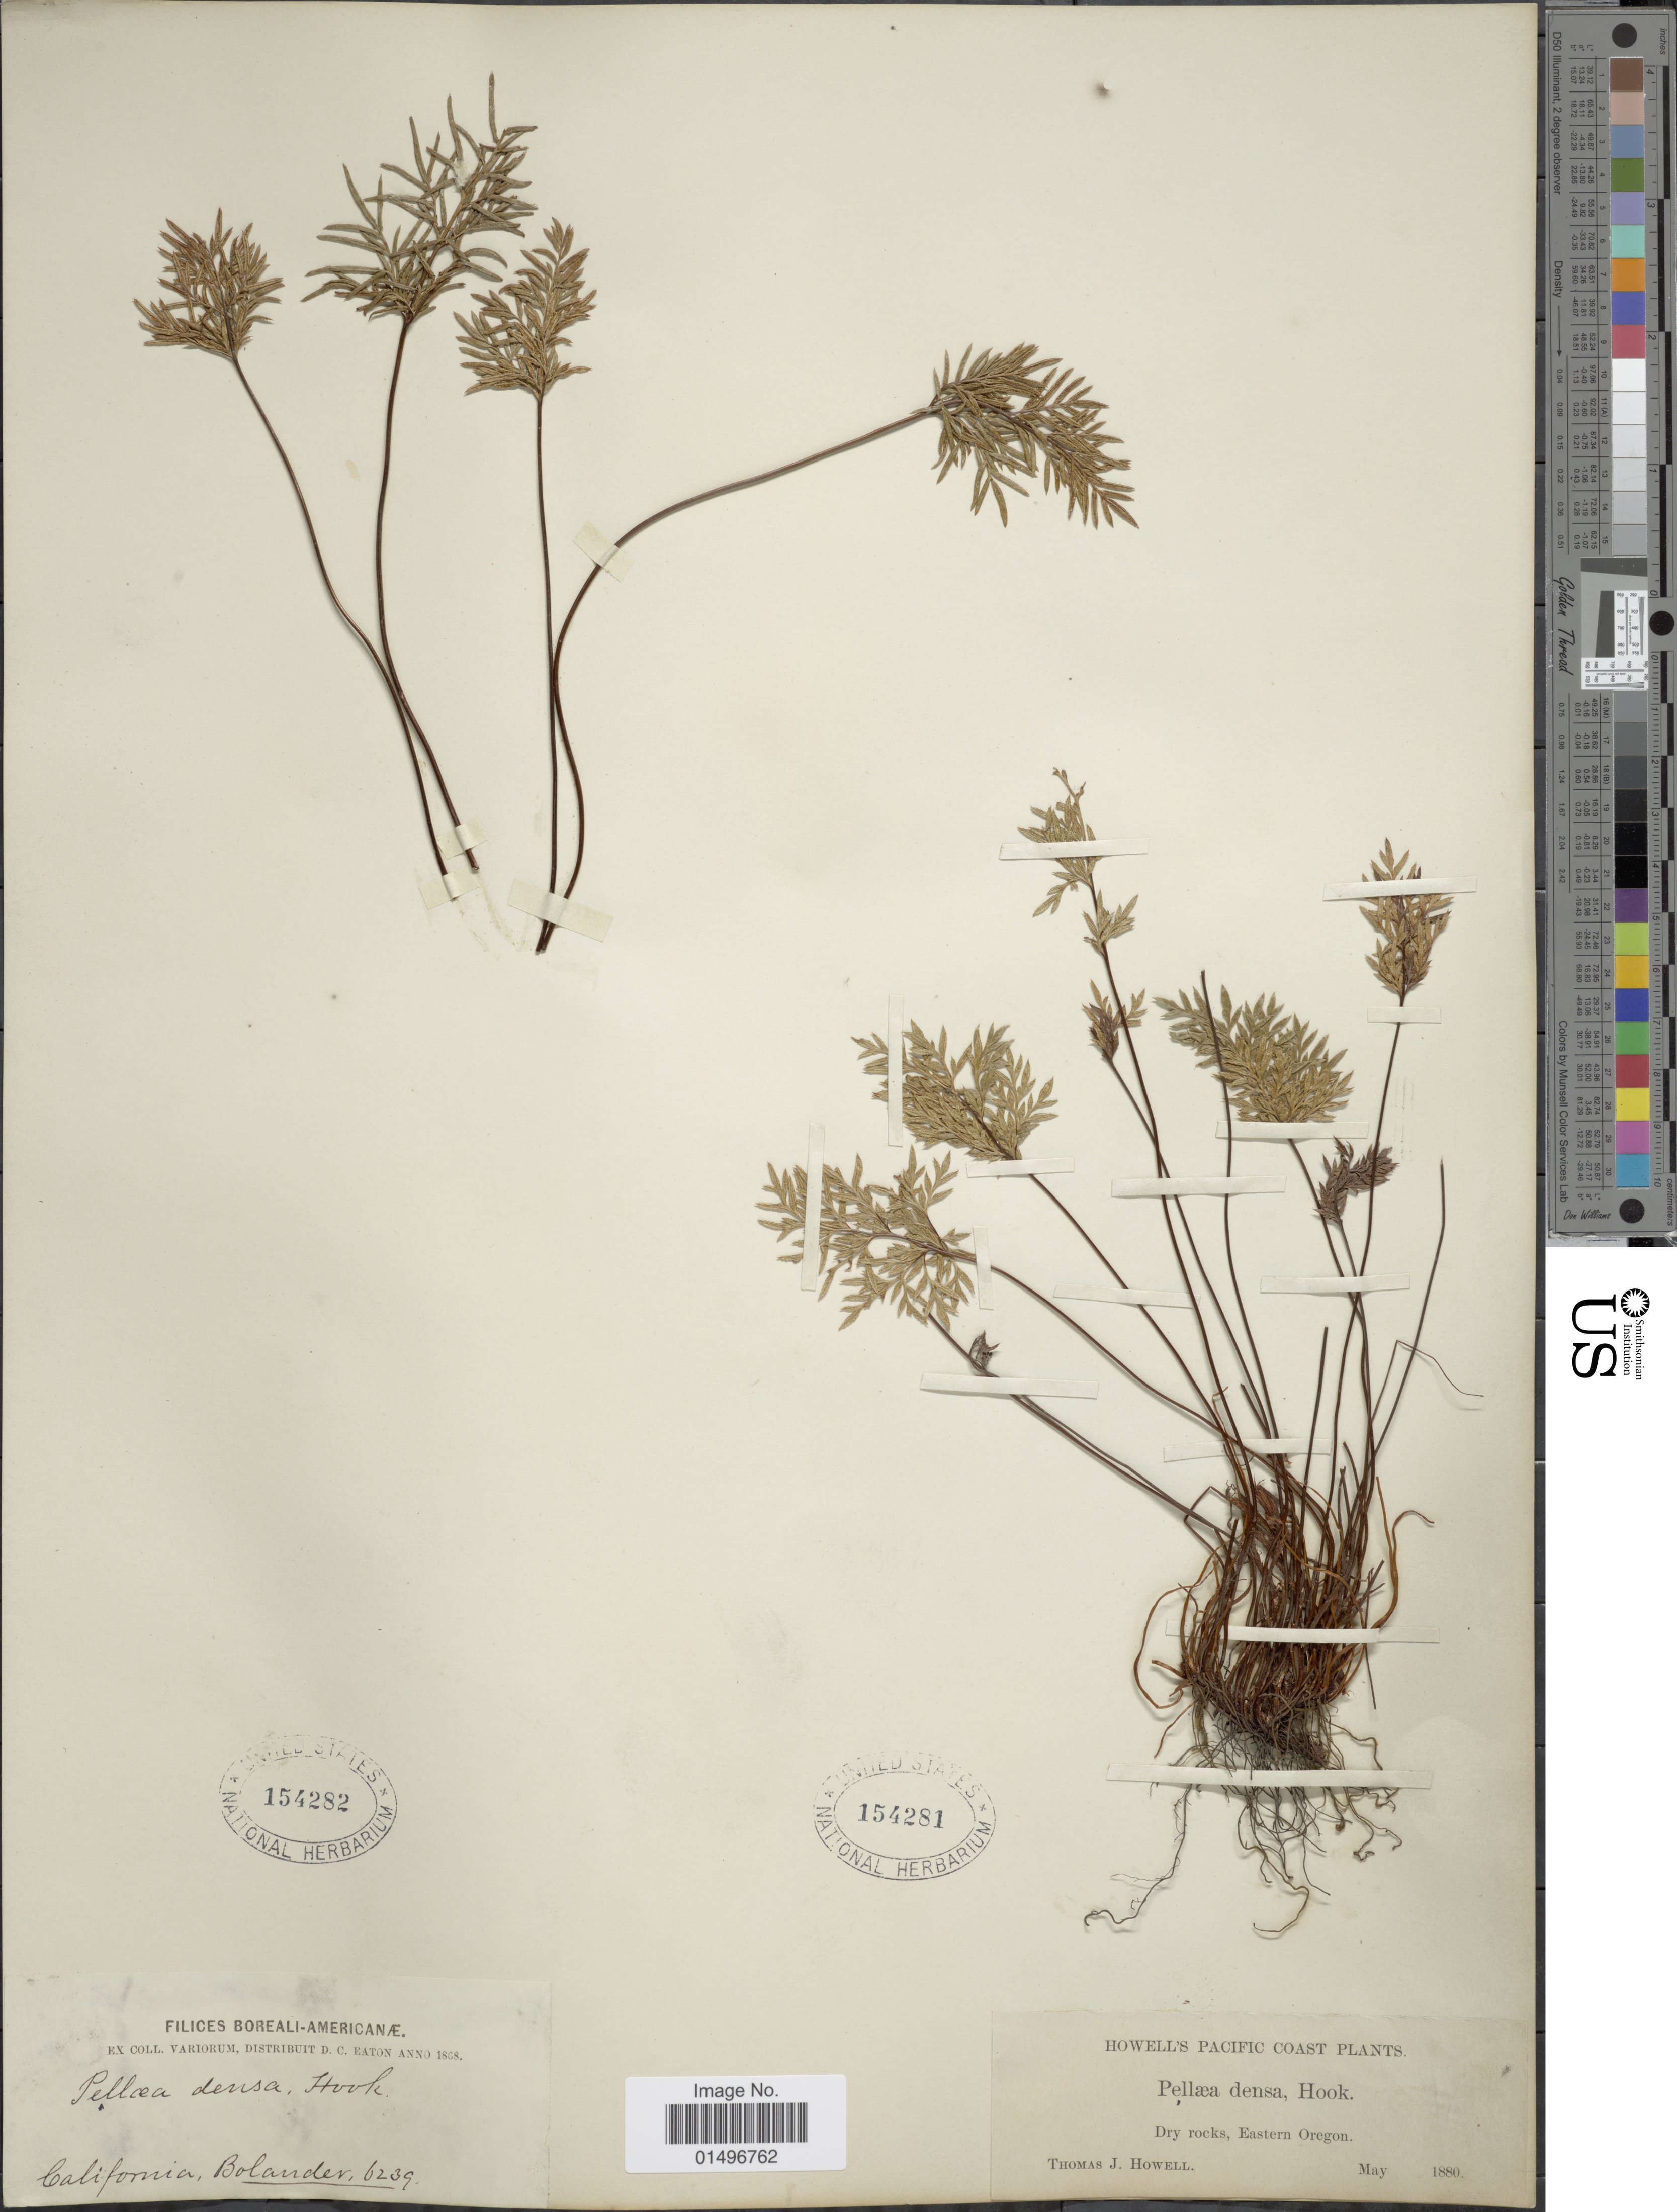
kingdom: Plantae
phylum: Tracheophyta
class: Polypodiopsida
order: Polypodiales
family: Pteridaceae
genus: Aspidotis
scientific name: Aspidotis densa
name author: (Brack.) Lellinger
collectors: T. J. Howell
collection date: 1880-05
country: United States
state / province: Oregon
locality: Pacific Coast, Eastern Oregon.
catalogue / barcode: US 154281-2